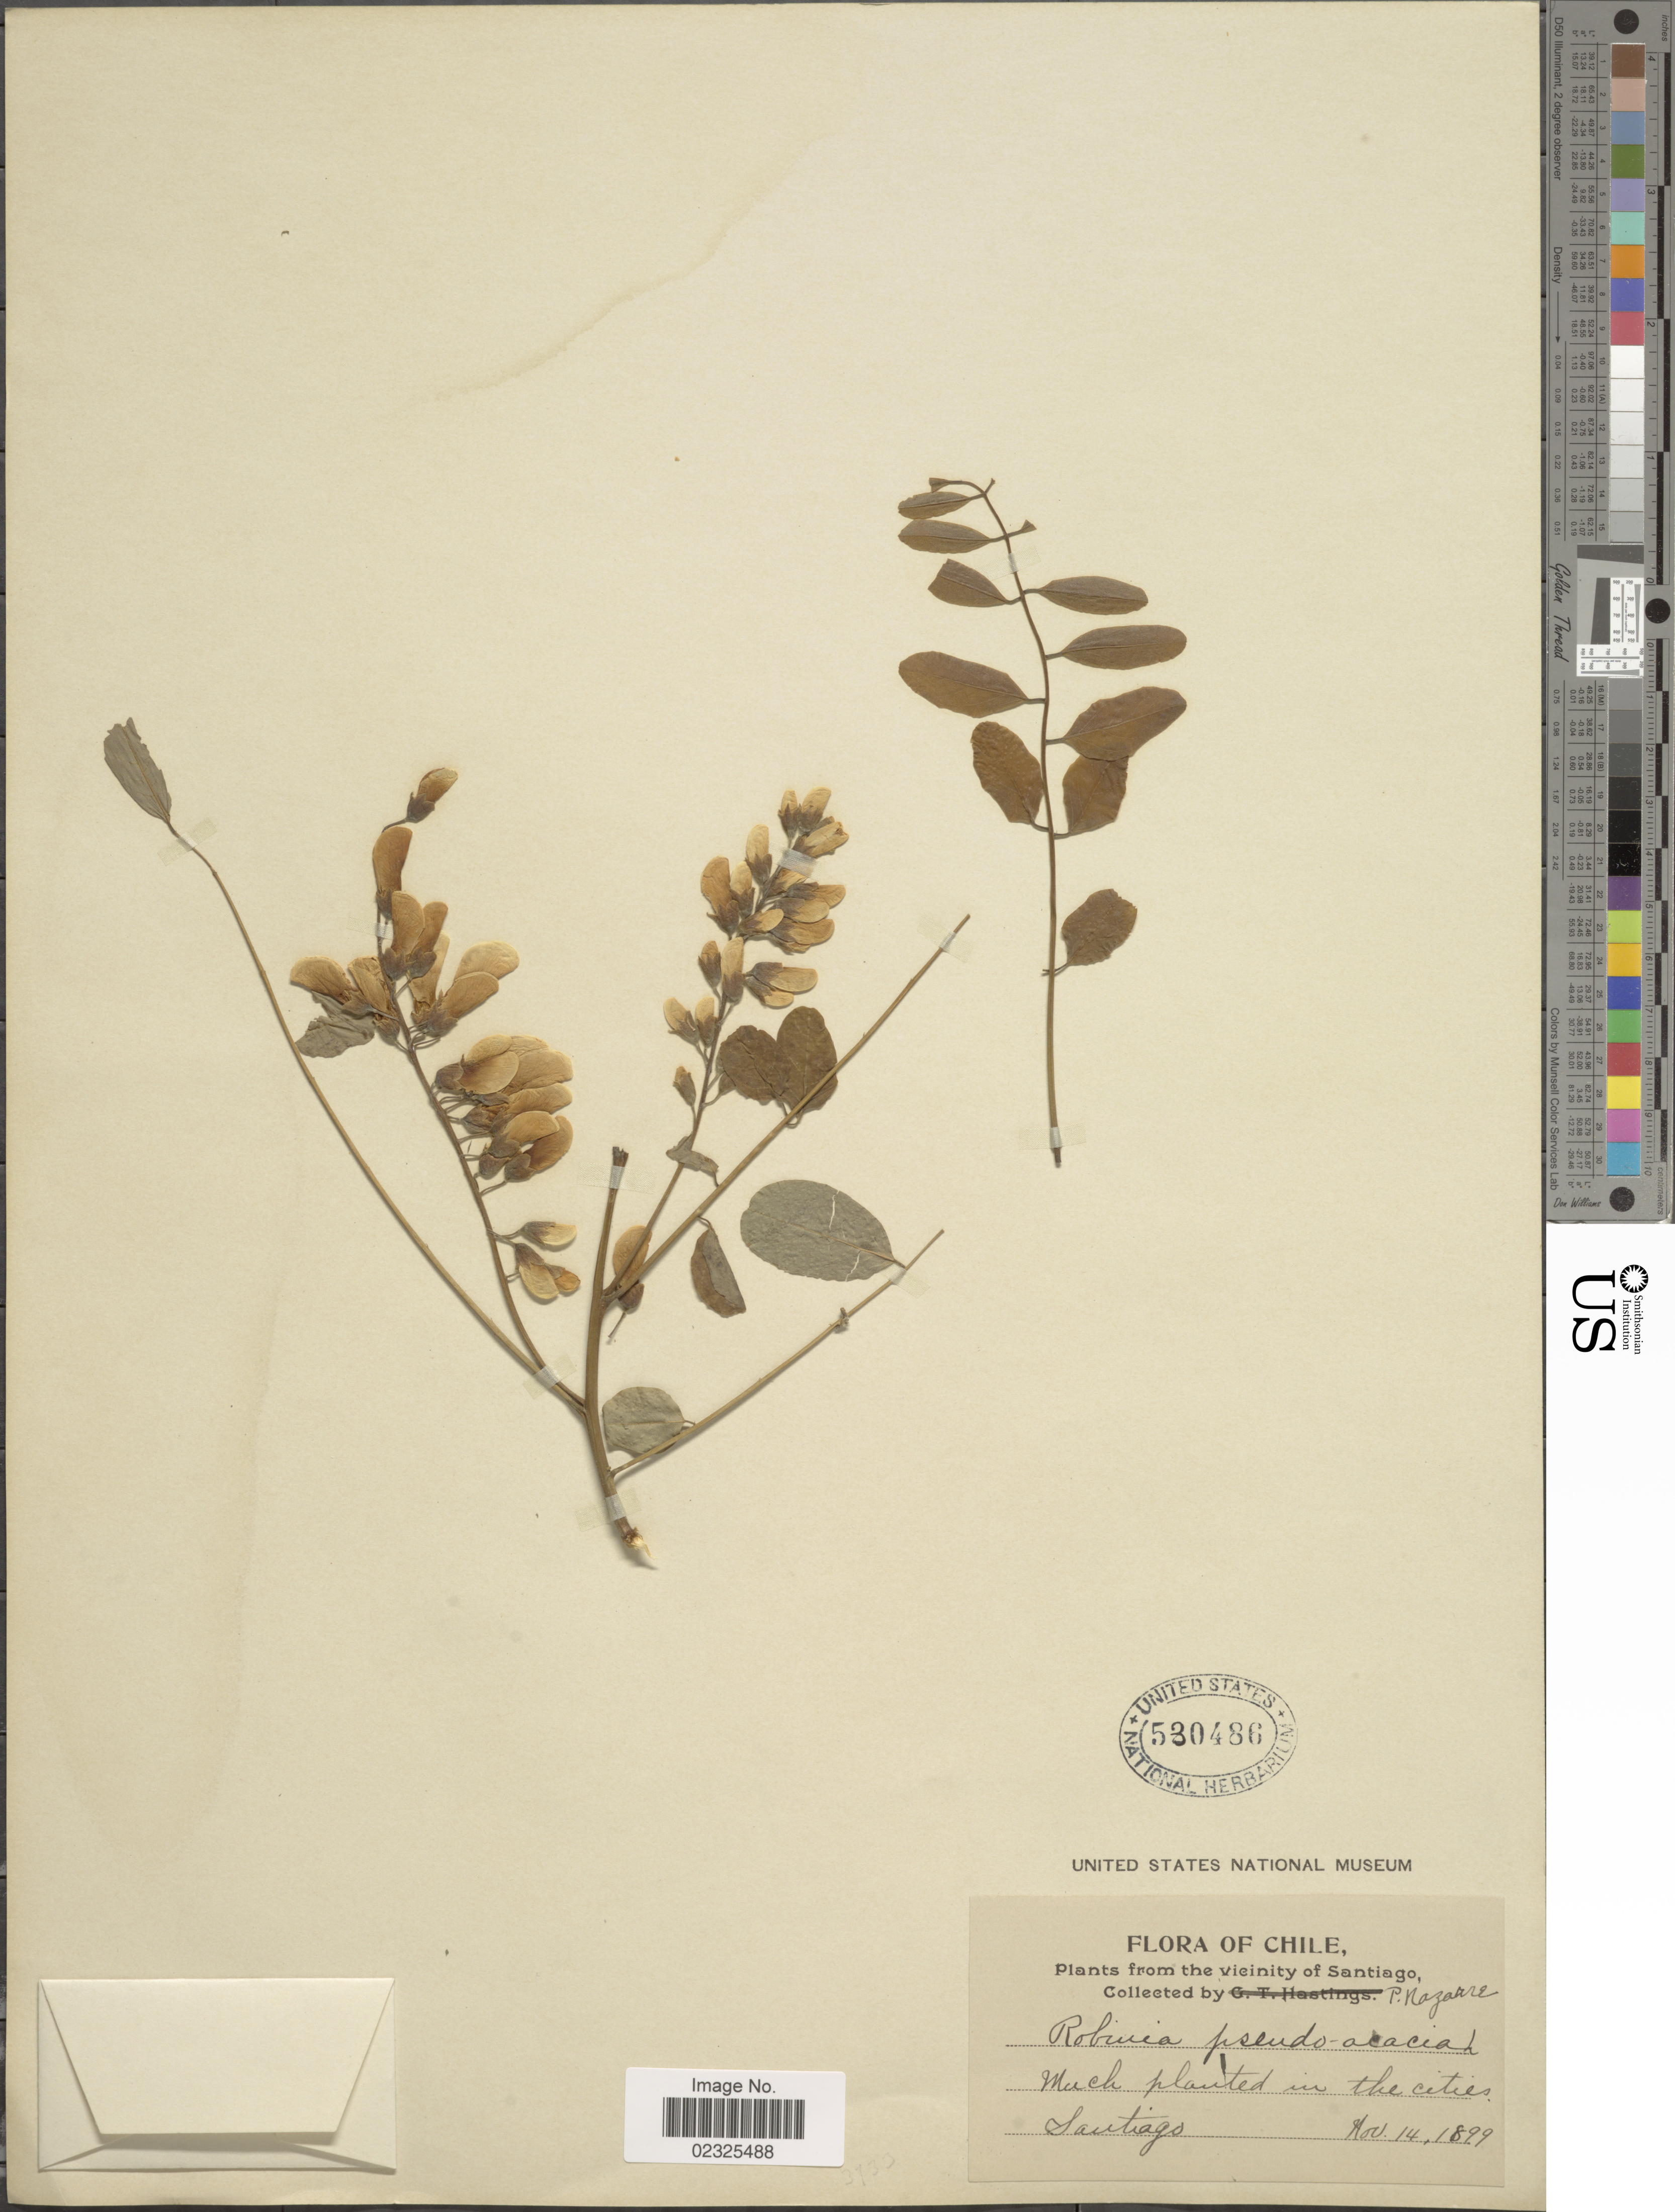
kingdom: Plantae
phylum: Tracheophyta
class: Magnoliopsida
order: Fabales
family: Fabaceae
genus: Robinia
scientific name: Robinia pseudoacacia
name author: L.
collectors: P. Nazarre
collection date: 1899-11-14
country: Chile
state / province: Región Metropolitana (RM)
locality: The vicinity of Santiago, much planted in the cities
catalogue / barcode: US 530486